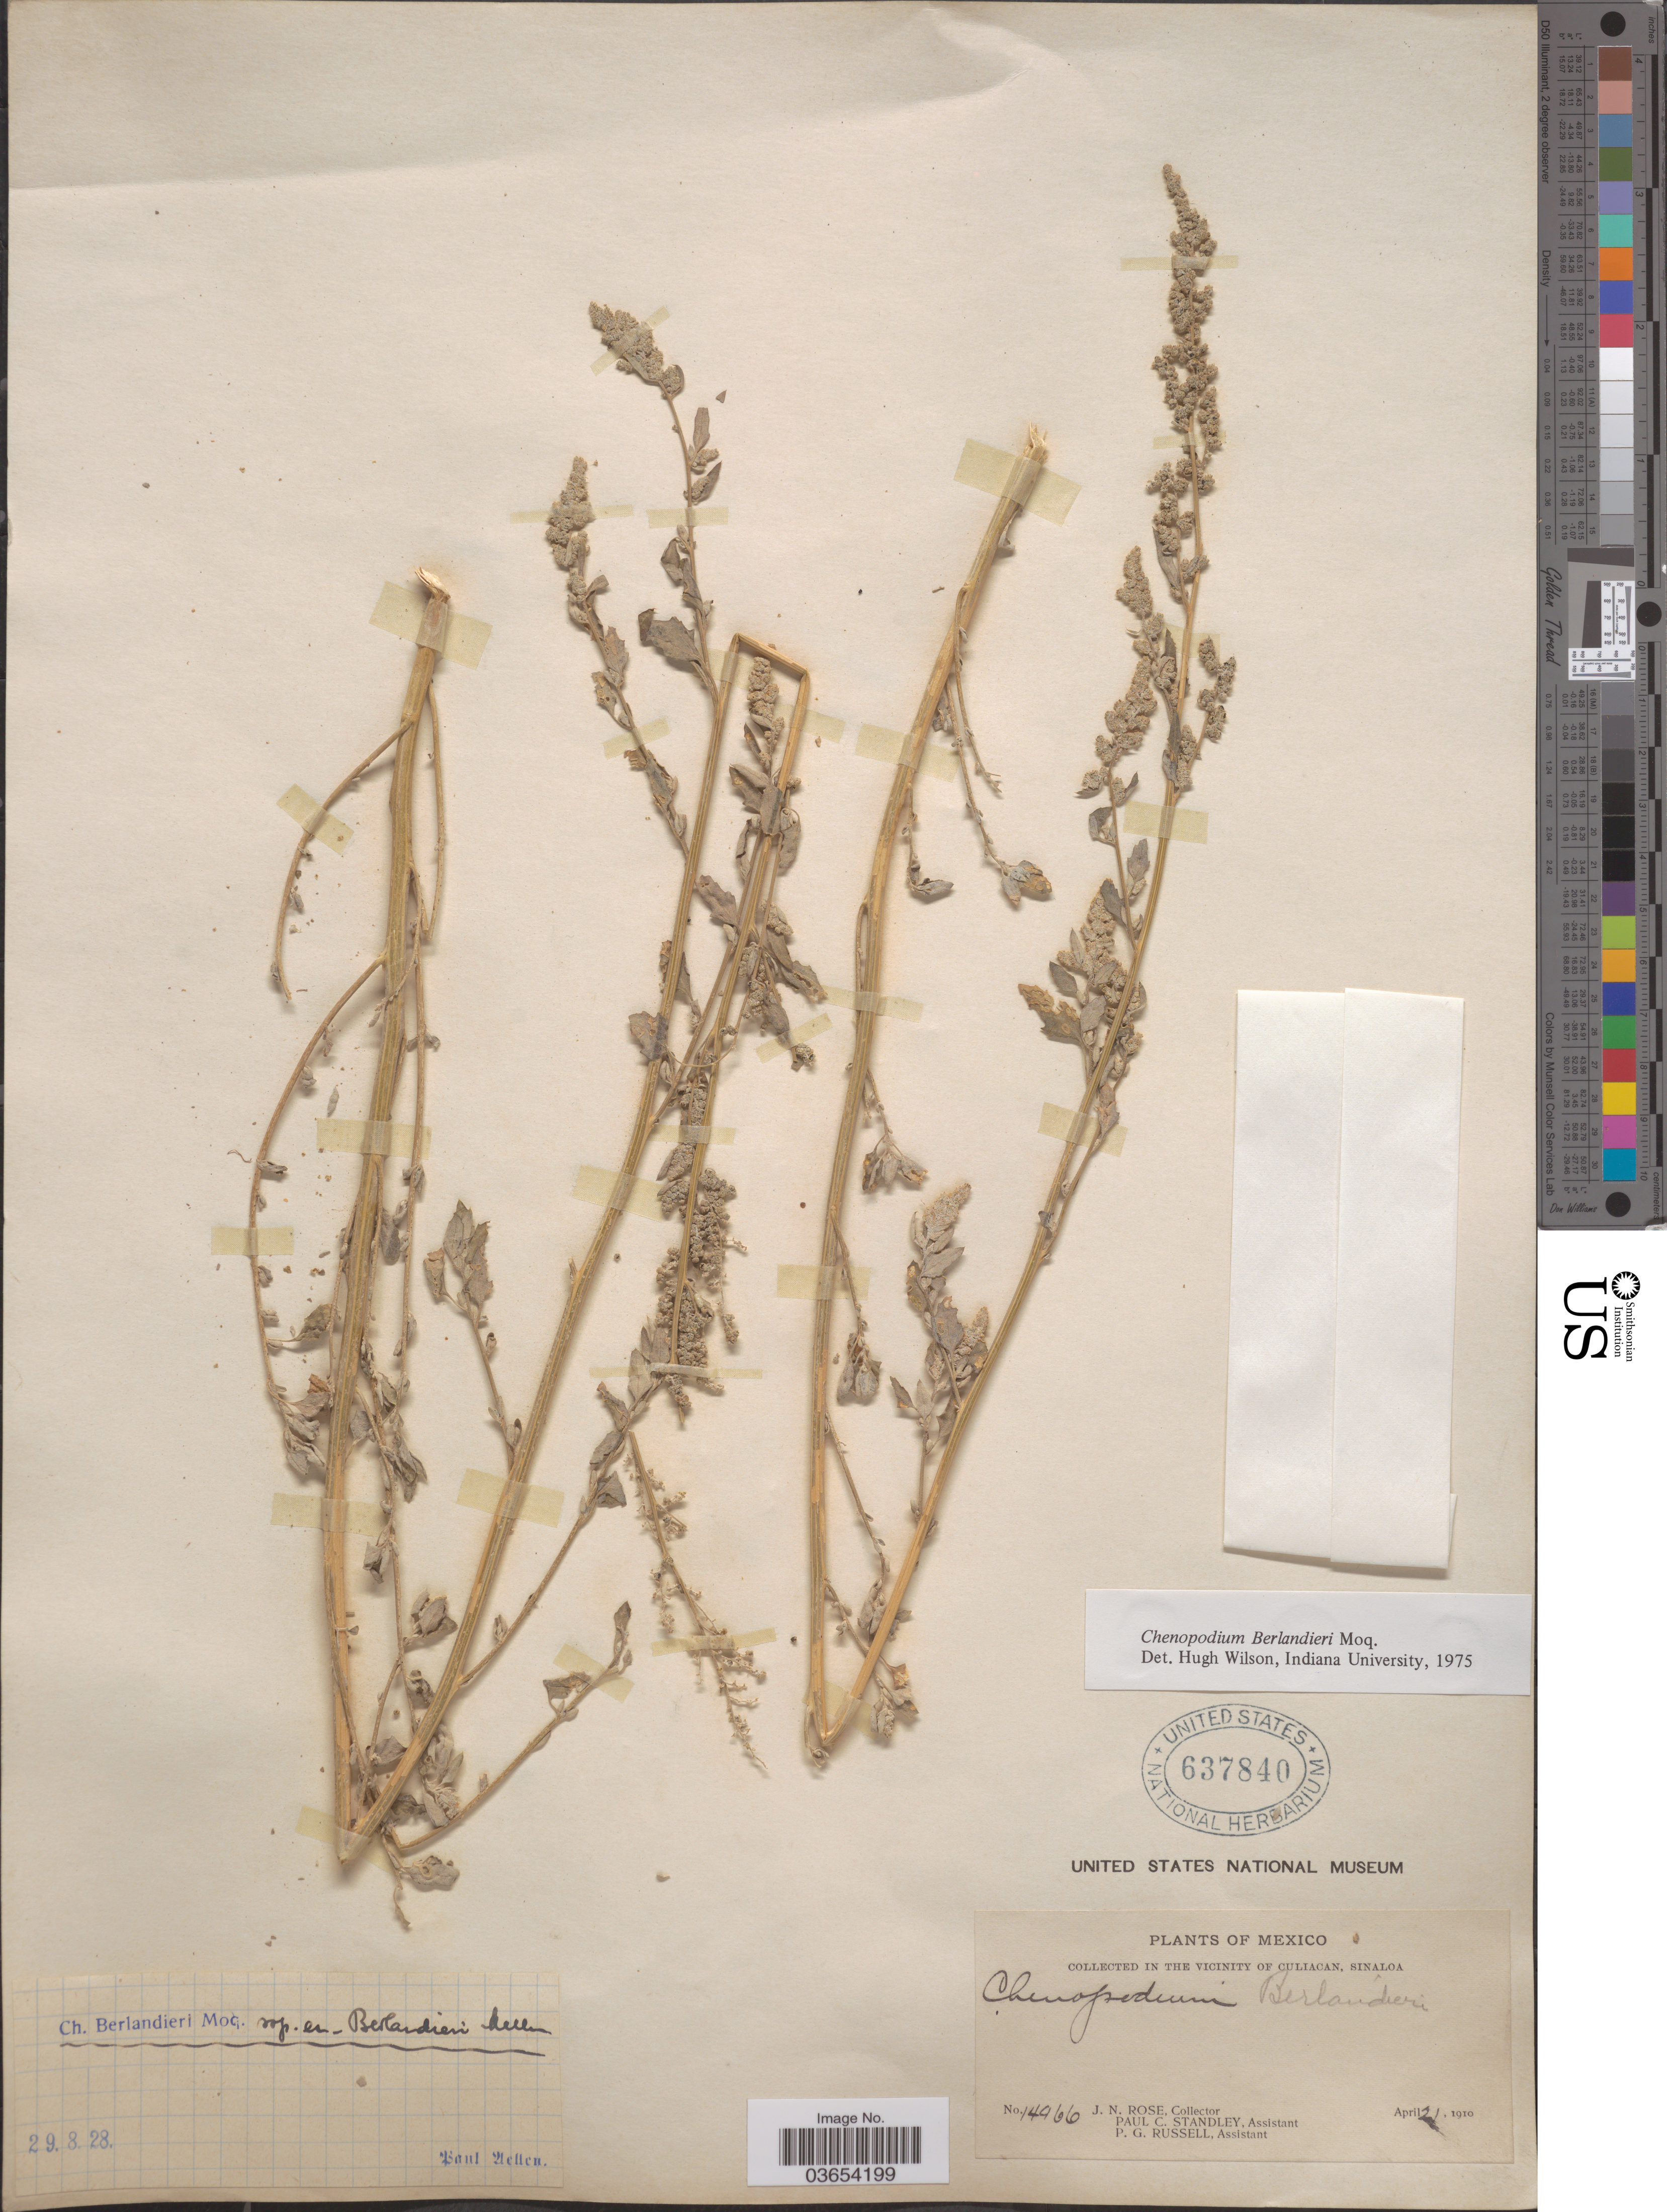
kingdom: Plantae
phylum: Tracheophyta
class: Magnoliopsida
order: Caryophyllales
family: Amaranthaceae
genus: Chenopodium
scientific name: Chenopodium berlandieri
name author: Moq.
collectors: J. N. Rose, P. C. Standley & P. G. Russell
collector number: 14966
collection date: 1910-04-21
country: Mexico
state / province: Sinaloa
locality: In the vicinity of Culiacan.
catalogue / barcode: US 637840